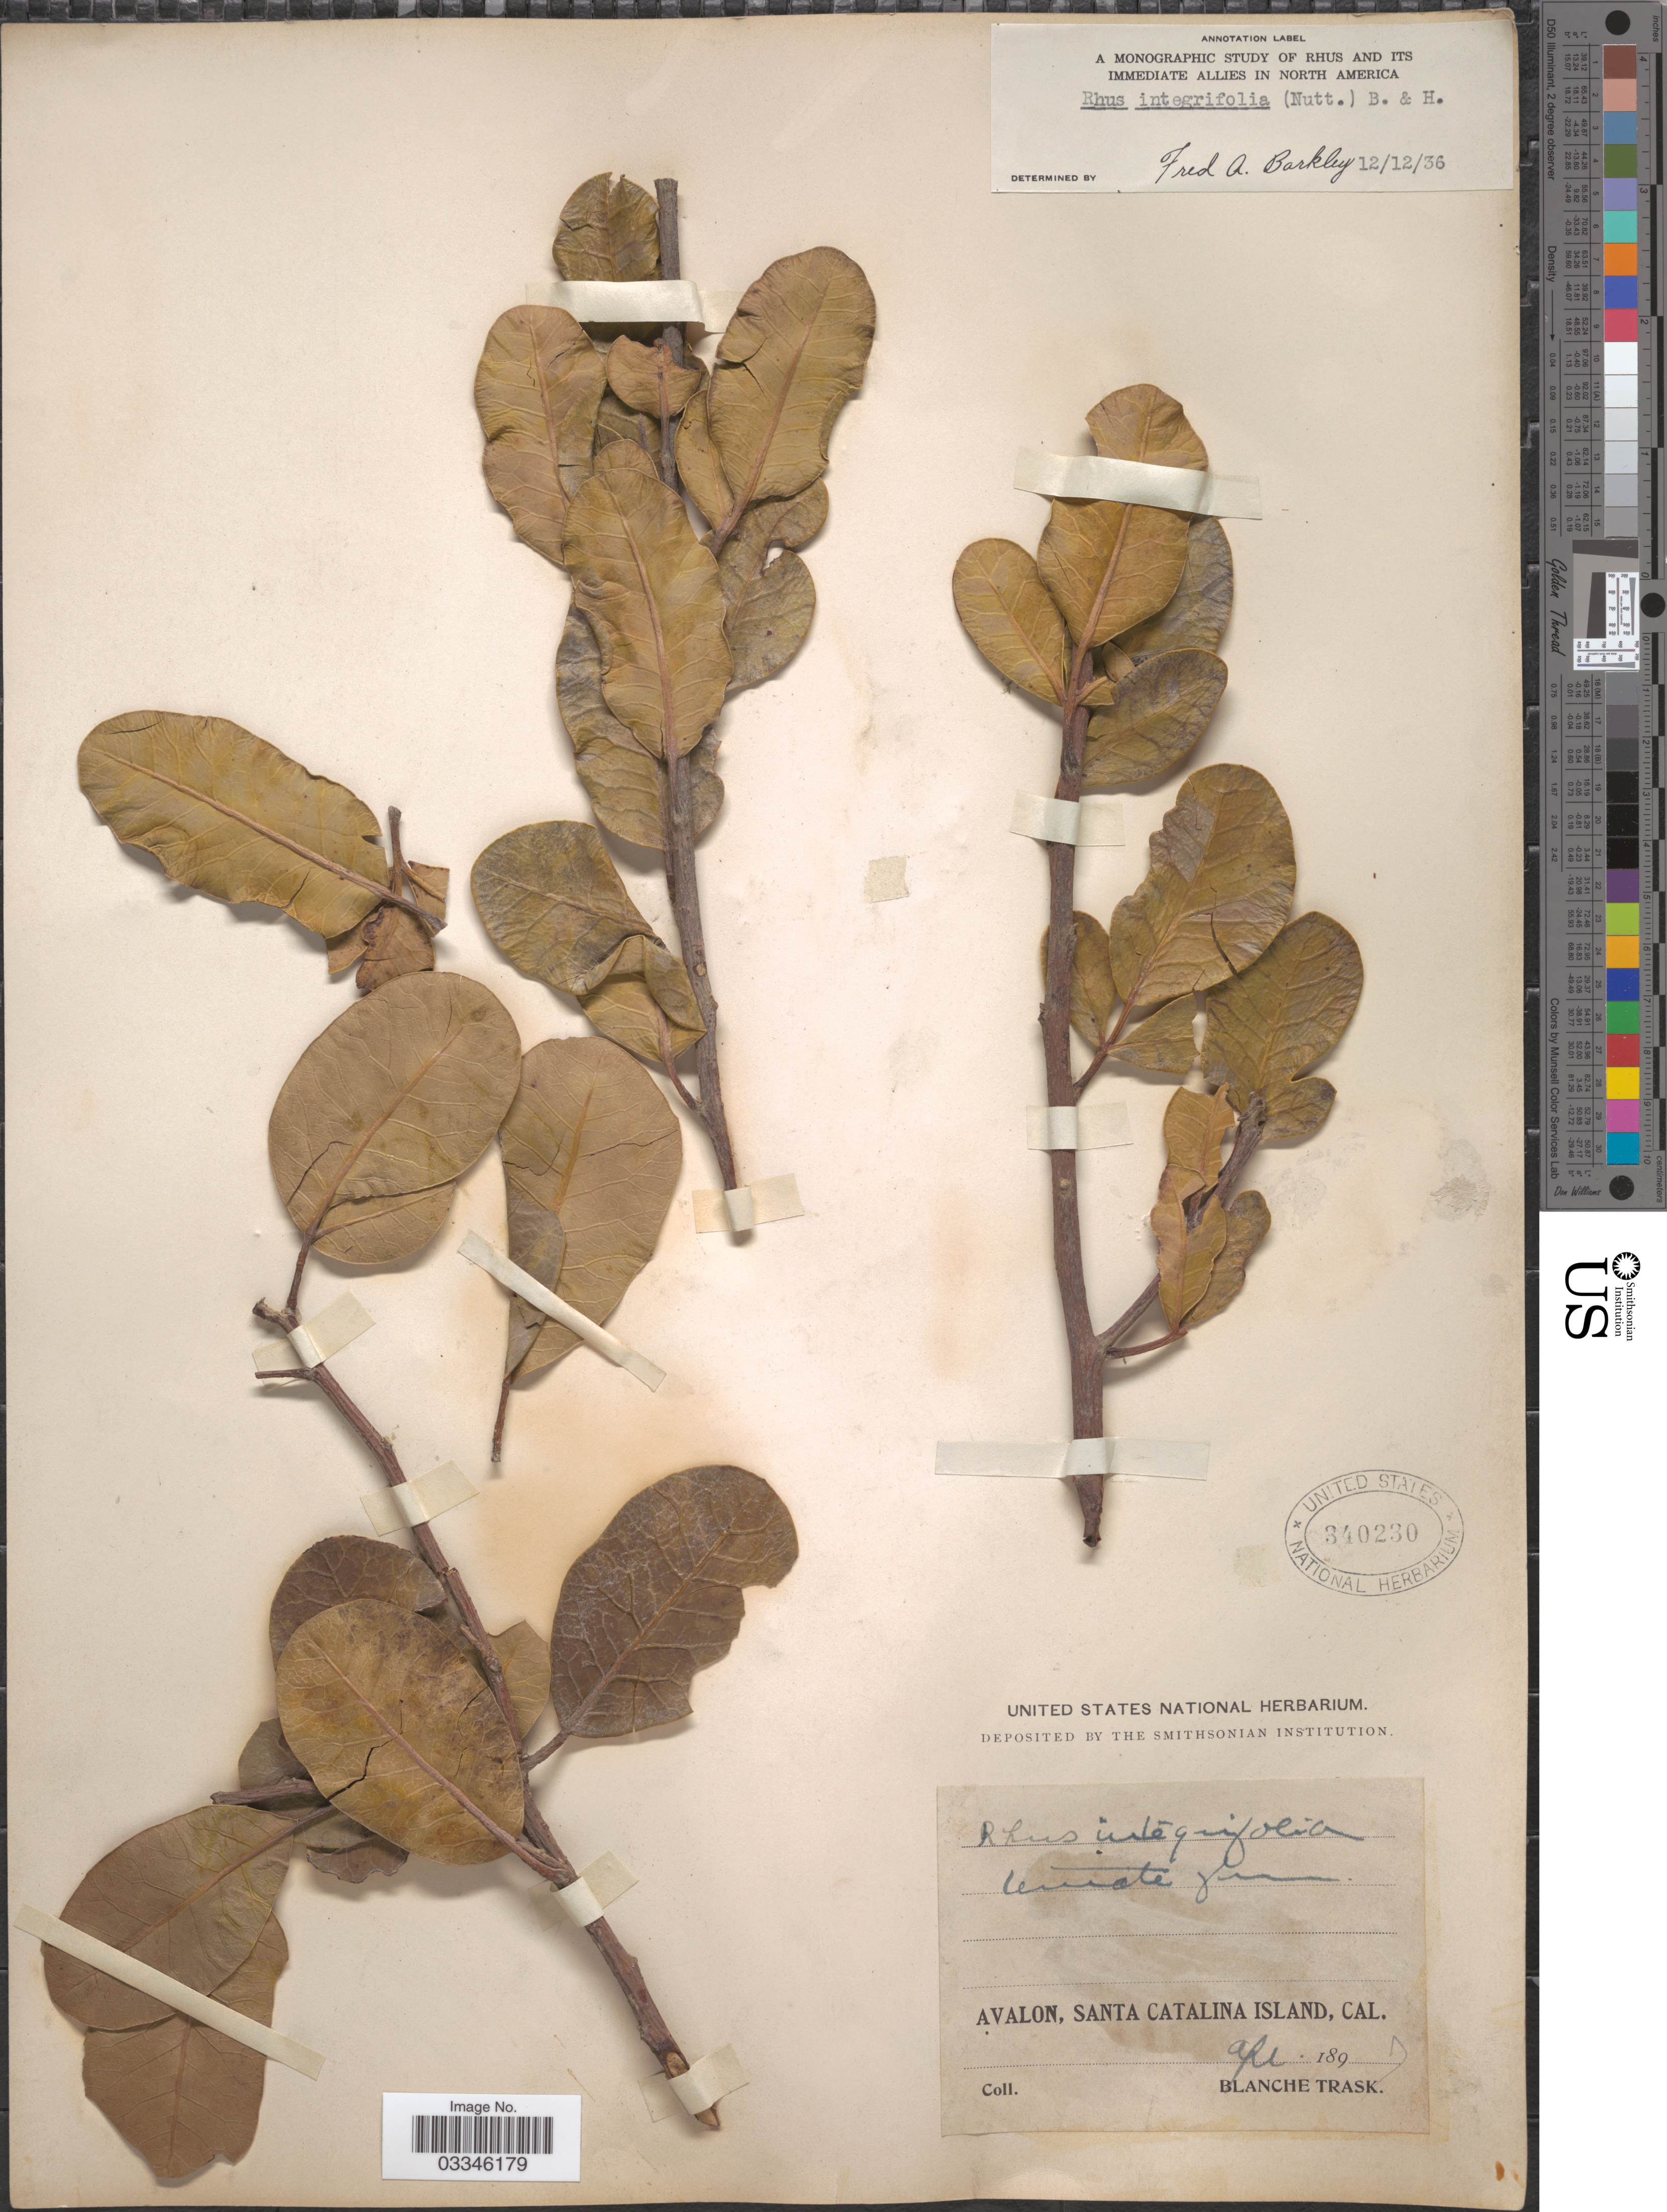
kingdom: Plantae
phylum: Tracheophyta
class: Magnoliopsida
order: Sapindales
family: Anacardiaceae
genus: Rhus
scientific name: Rhus integrifolia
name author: (Nutt.) Benth. & Hook. f. ex W.H. Brewer & S. Watson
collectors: B. Trask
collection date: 1897-04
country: United States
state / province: California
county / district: Los Angeles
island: Santa Catalina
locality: Avalon, Santa Catalina Island.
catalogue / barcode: US 340230